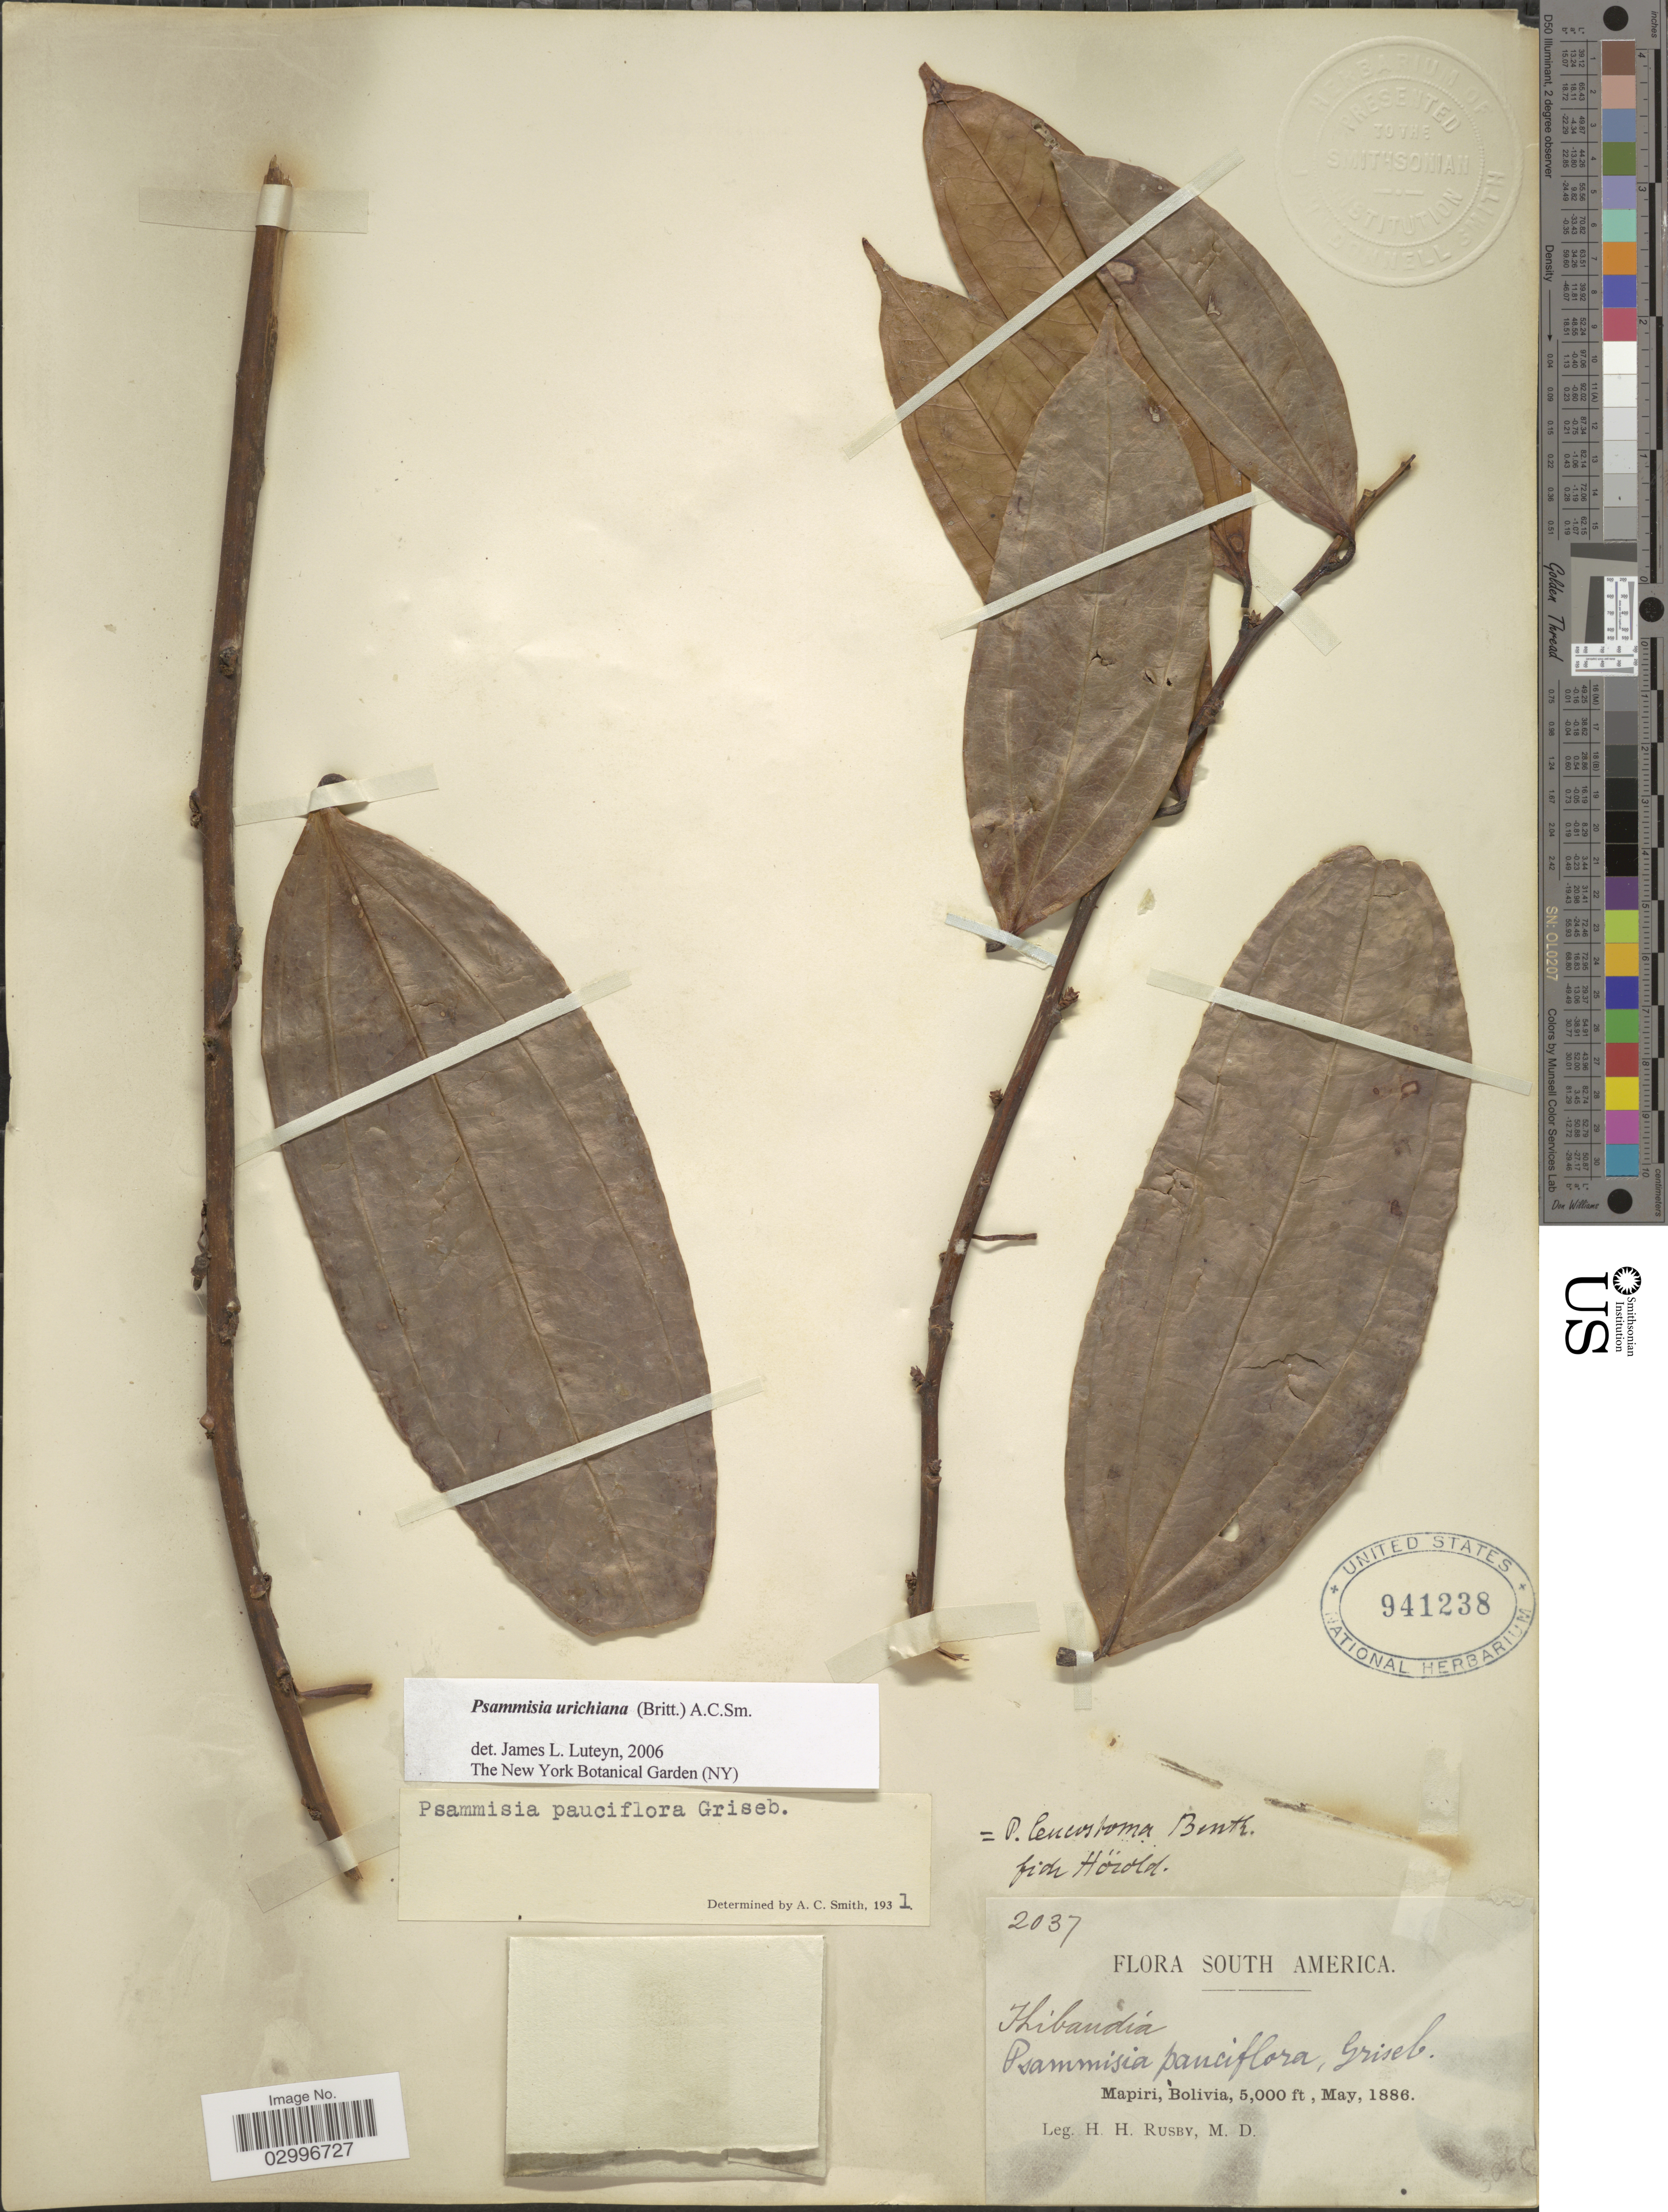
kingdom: Plantae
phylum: Tracheophyta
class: Magnoliopsida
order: Ericales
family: Ericaceae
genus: Psammisia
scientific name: Psammisia urichiana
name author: (Britton) A.C. Sm.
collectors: H. H. Rusby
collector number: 2037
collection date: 1886-05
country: Bolivia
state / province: La Páz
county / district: Larecaja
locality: Mapiri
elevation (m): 1524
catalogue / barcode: US 941238